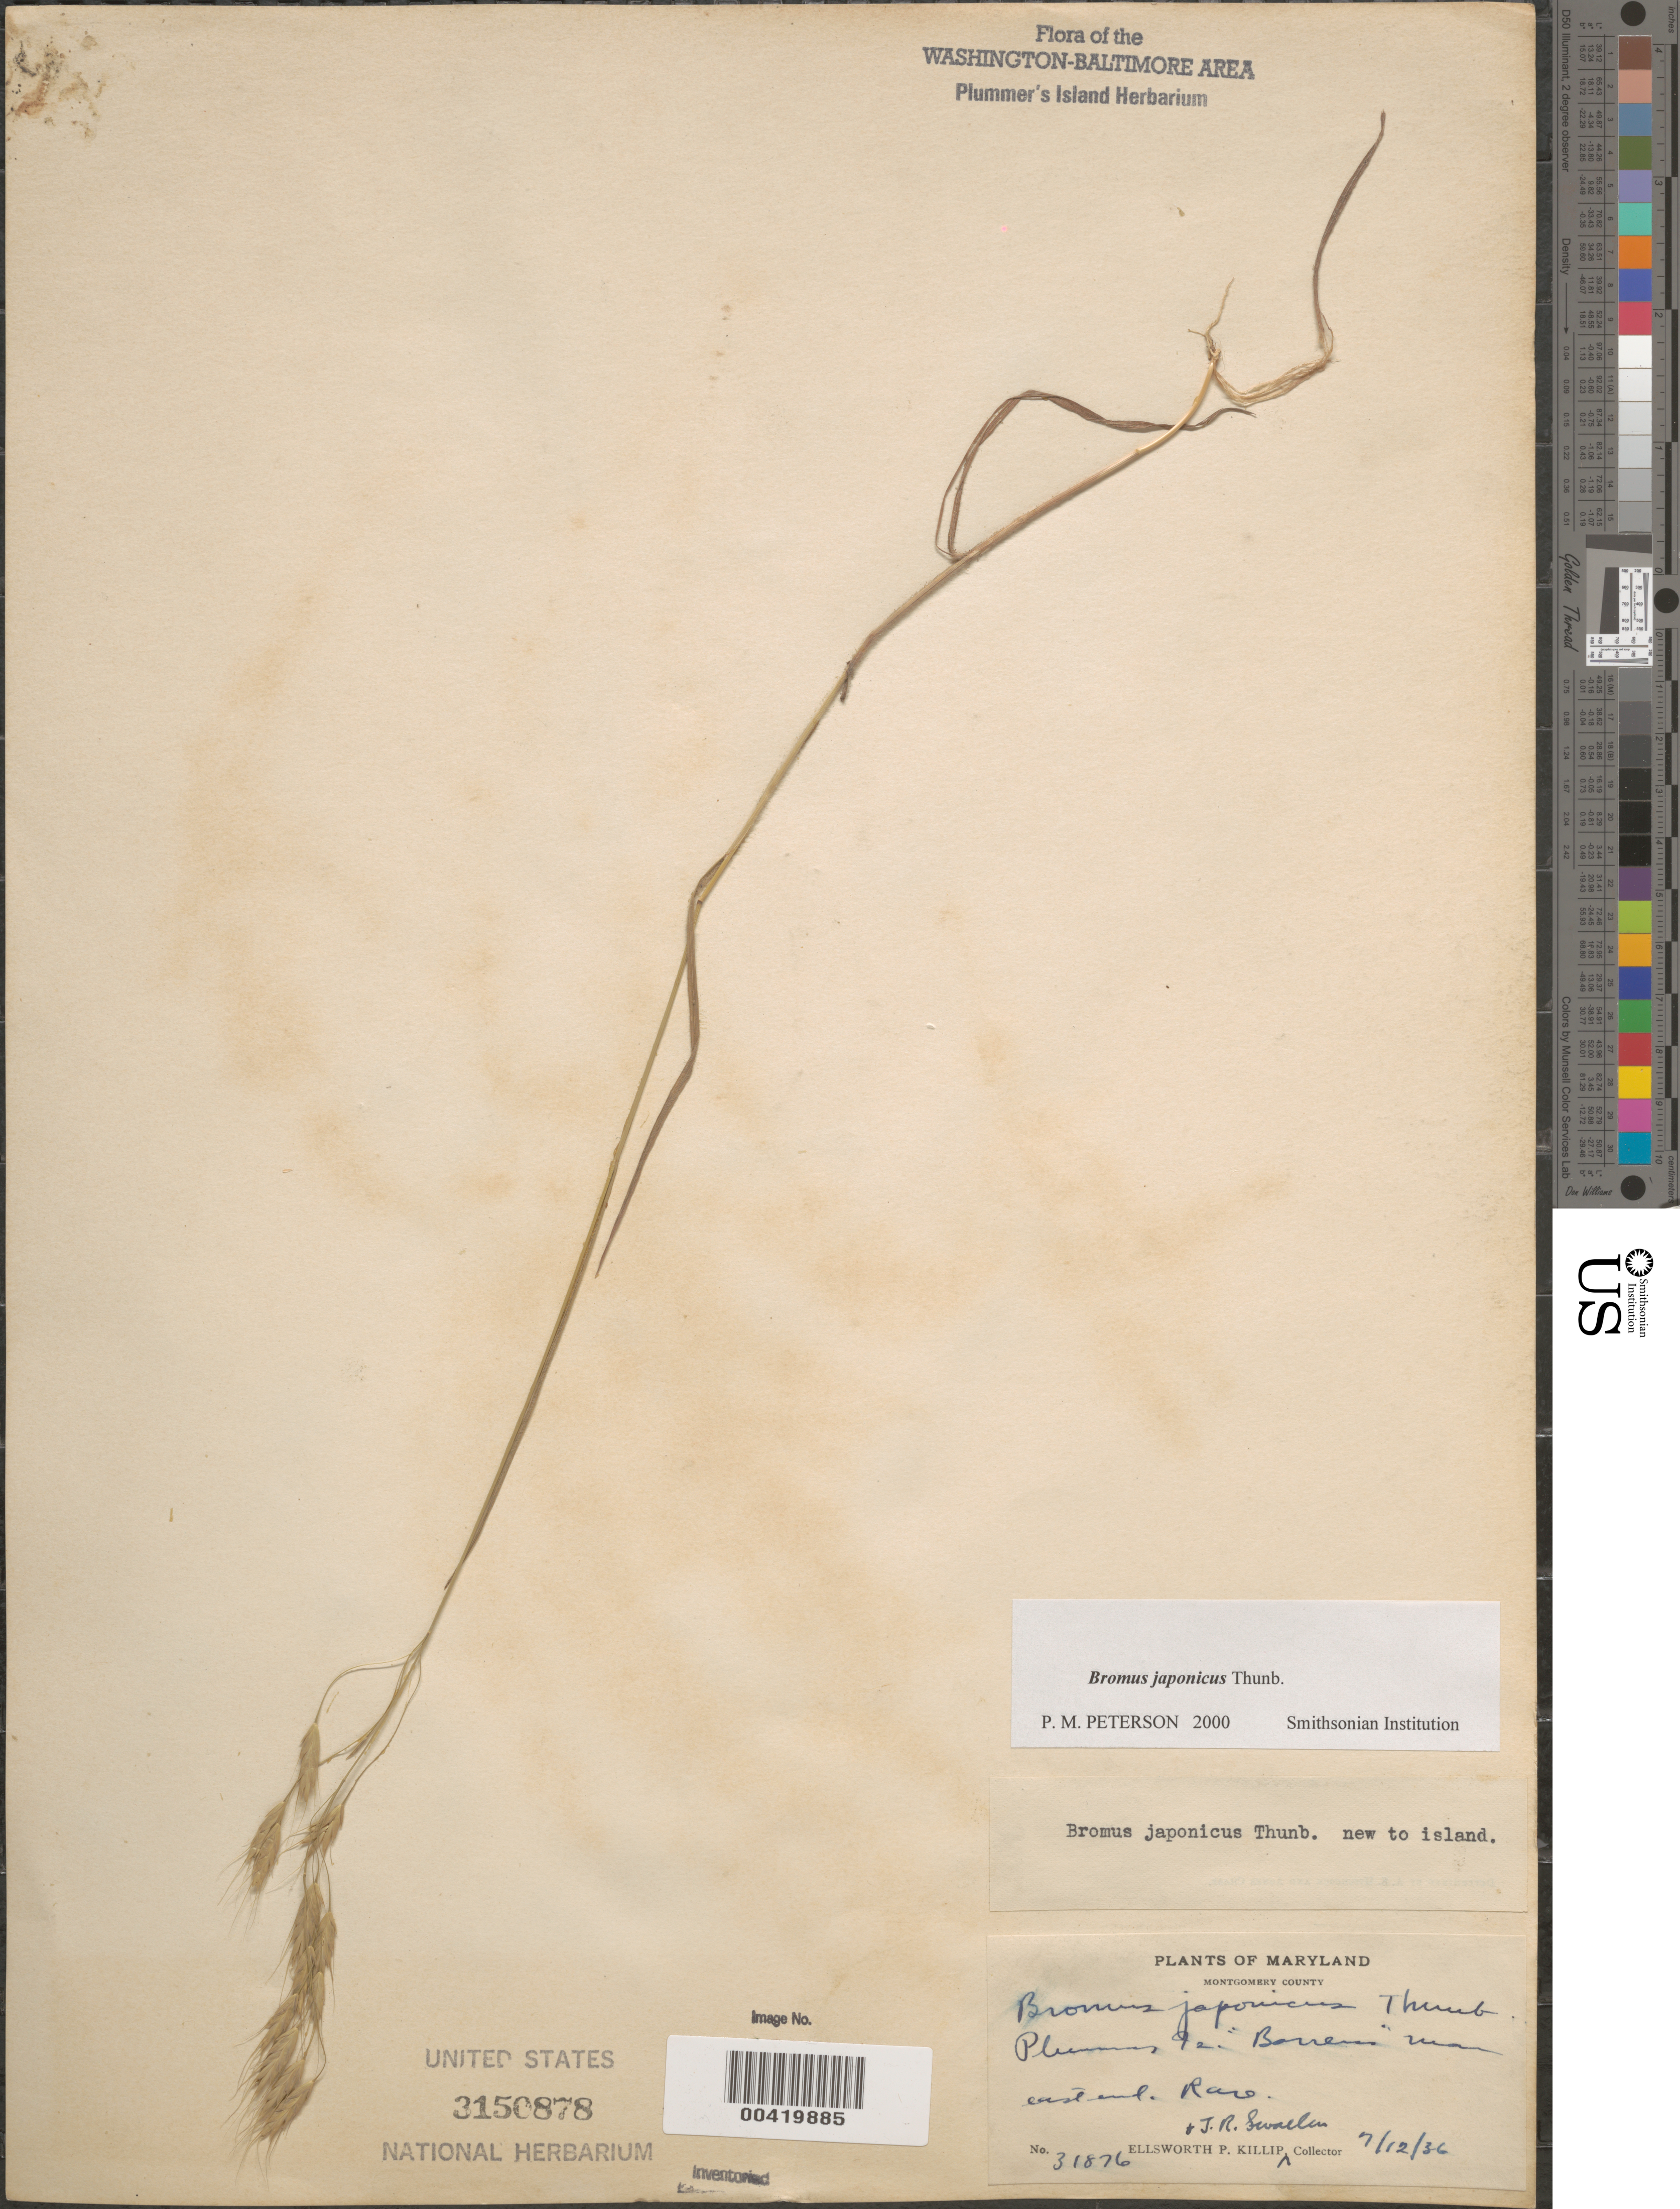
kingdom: Plantae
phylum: Tracheophyta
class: Liliopsida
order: Poales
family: Poaceae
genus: Bromus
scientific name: Bromus japonicus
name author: Houtt.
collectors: E. P. Killip & J. R. Swallen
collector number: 31876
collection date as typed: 12 Jul 1936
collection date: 1936-07-12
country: United States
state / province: Maryland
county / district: Montgomery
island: Plummers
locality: Plummer's Island; "barrens" near east end C. & O. Canal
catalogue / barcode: US 3150878